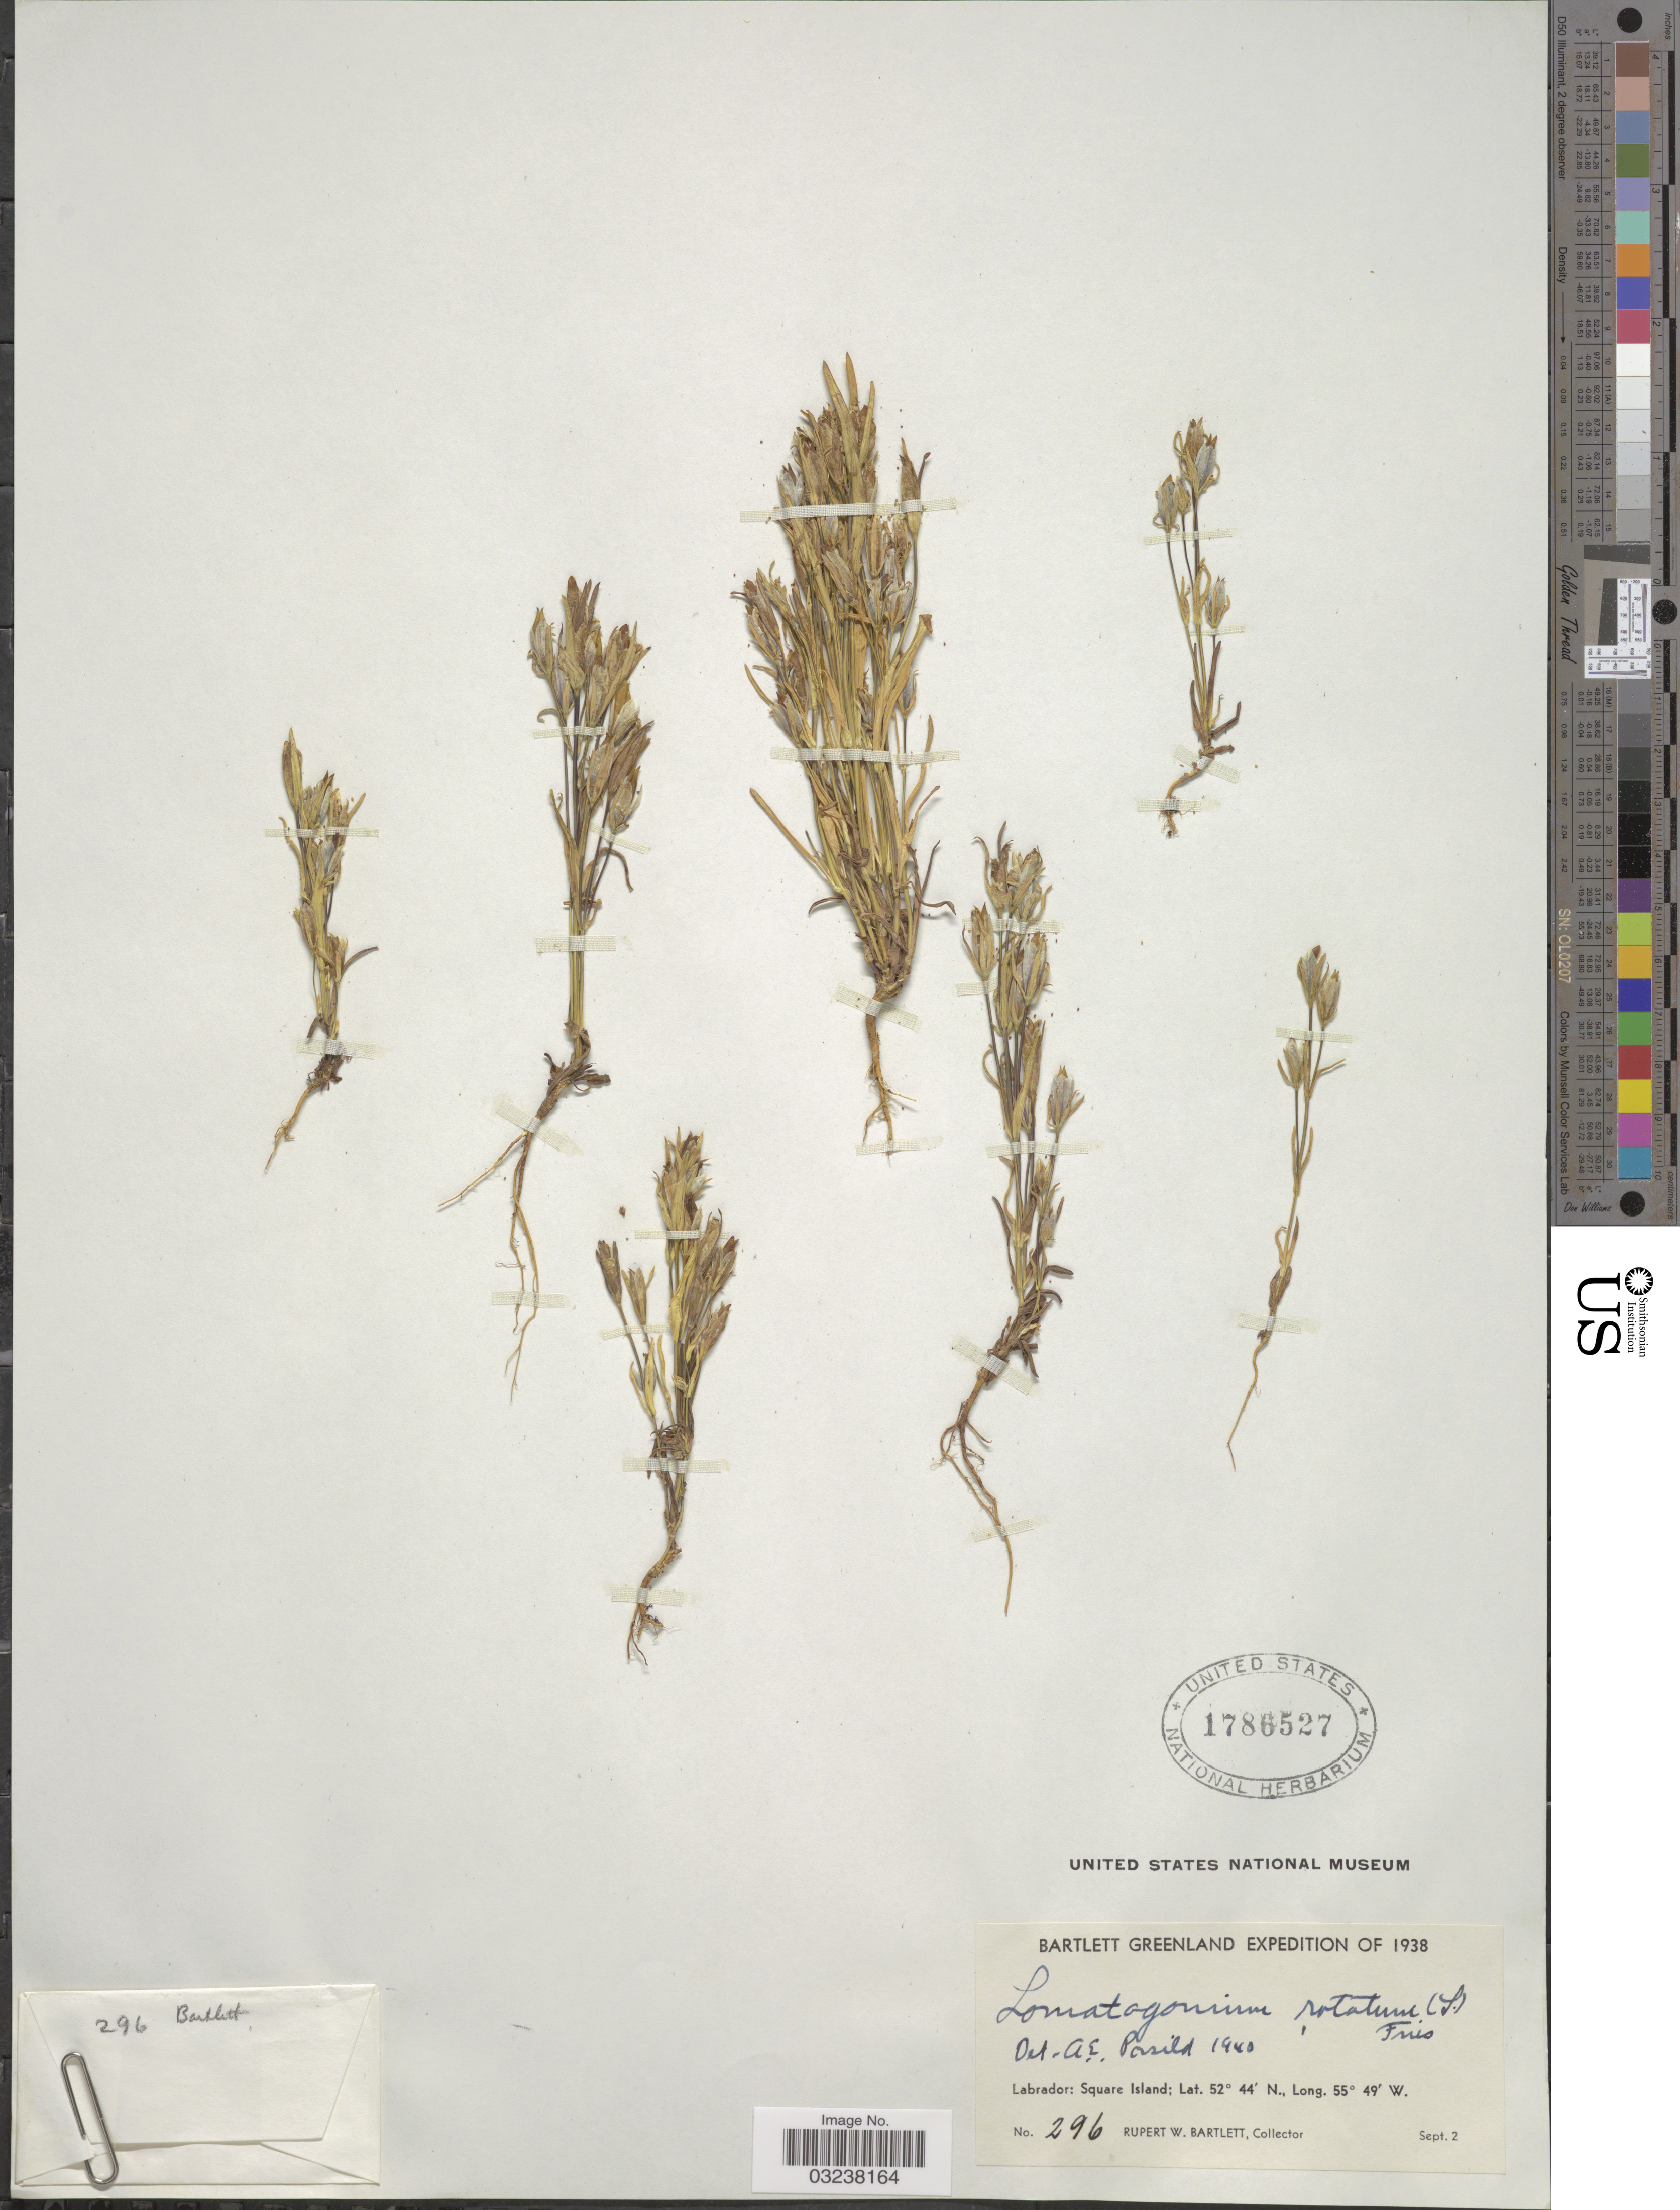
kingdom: Plantae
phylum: Tracheophyta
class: Magnoliopsida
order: Gentianales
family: Gentianaceae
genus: Lomatogonium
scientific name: Lomatogonium rotatum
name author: (L.) Fr.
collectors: R. W. Bartlett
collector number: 296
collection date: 1938-09-02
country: Canada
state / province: Newfoundland and Labrador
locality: Labrador: Square Island.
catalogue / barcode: US 1786527